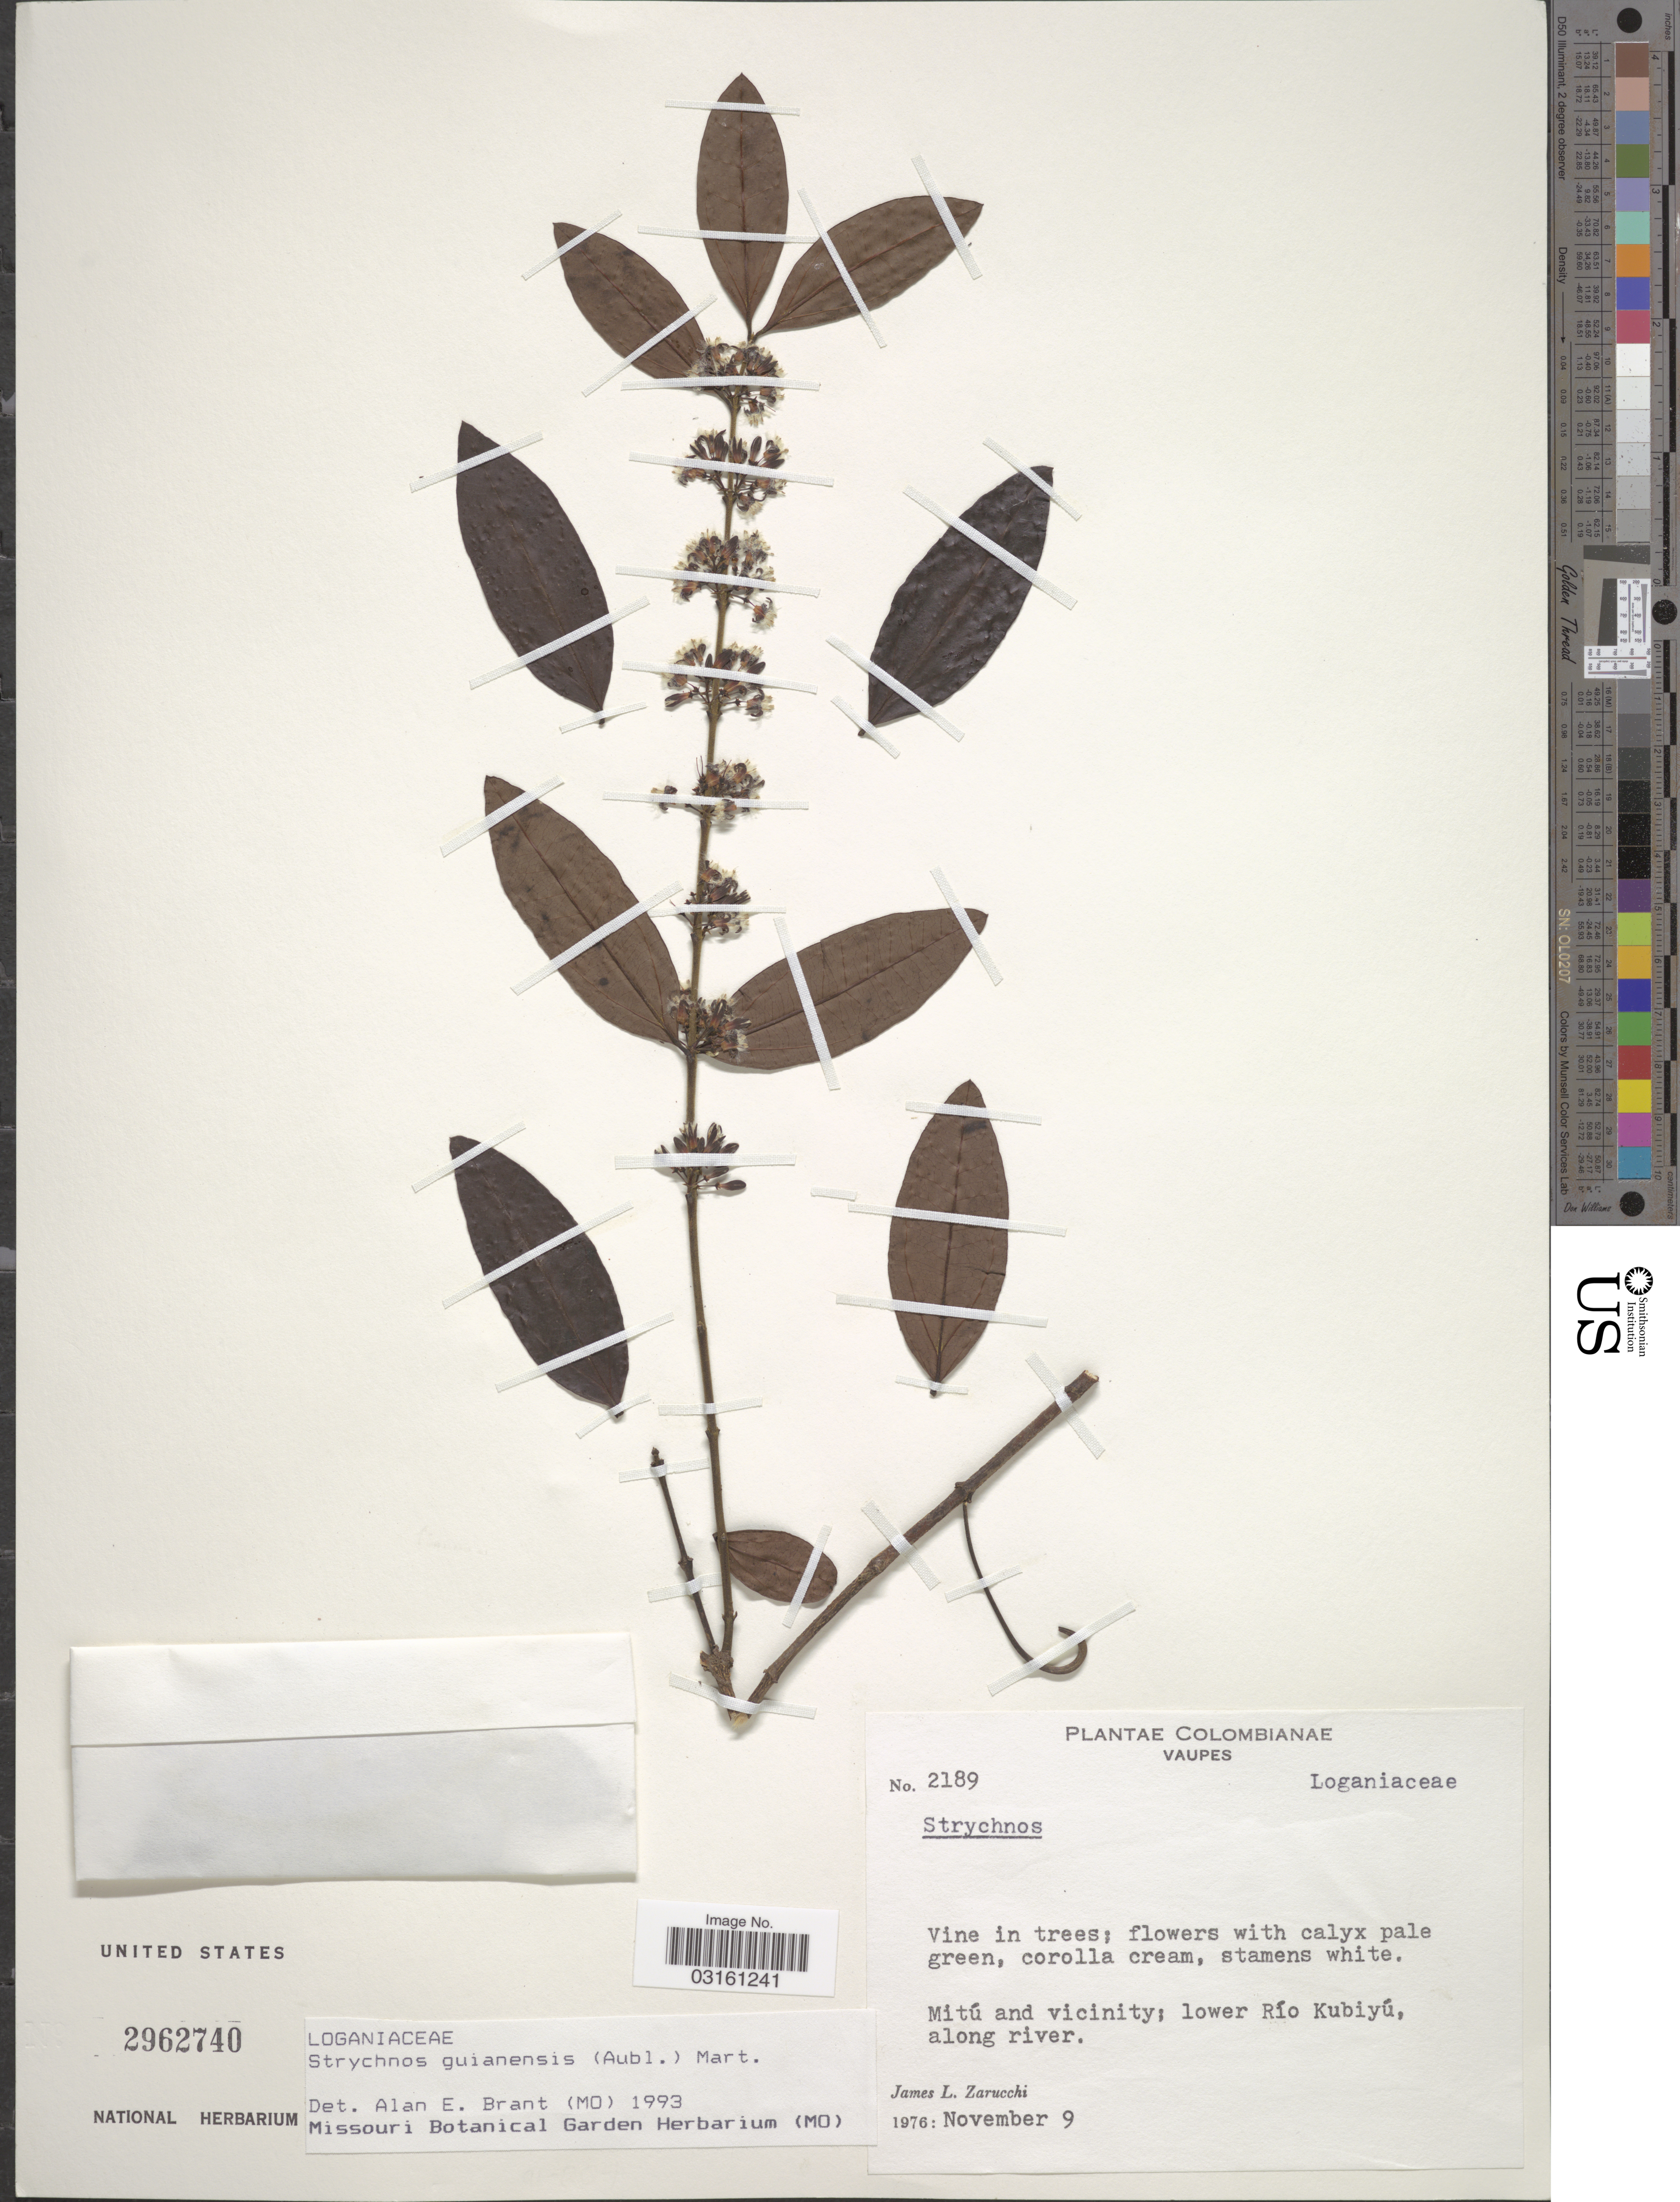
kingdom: Plantae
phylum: Tracheophyta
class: Magnoliopsida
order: Gentianales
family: Loganiaceae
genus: Strychnos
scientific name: Strychnos guianensis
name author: (Aubl.) Mart.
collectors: J. L. Zarucchi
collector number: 2189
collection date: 1976-11-09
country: Colombia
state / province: Vaupés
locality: Mitú and vicinity; lower Río Kubiyú, along river.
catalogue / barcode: US 2962740